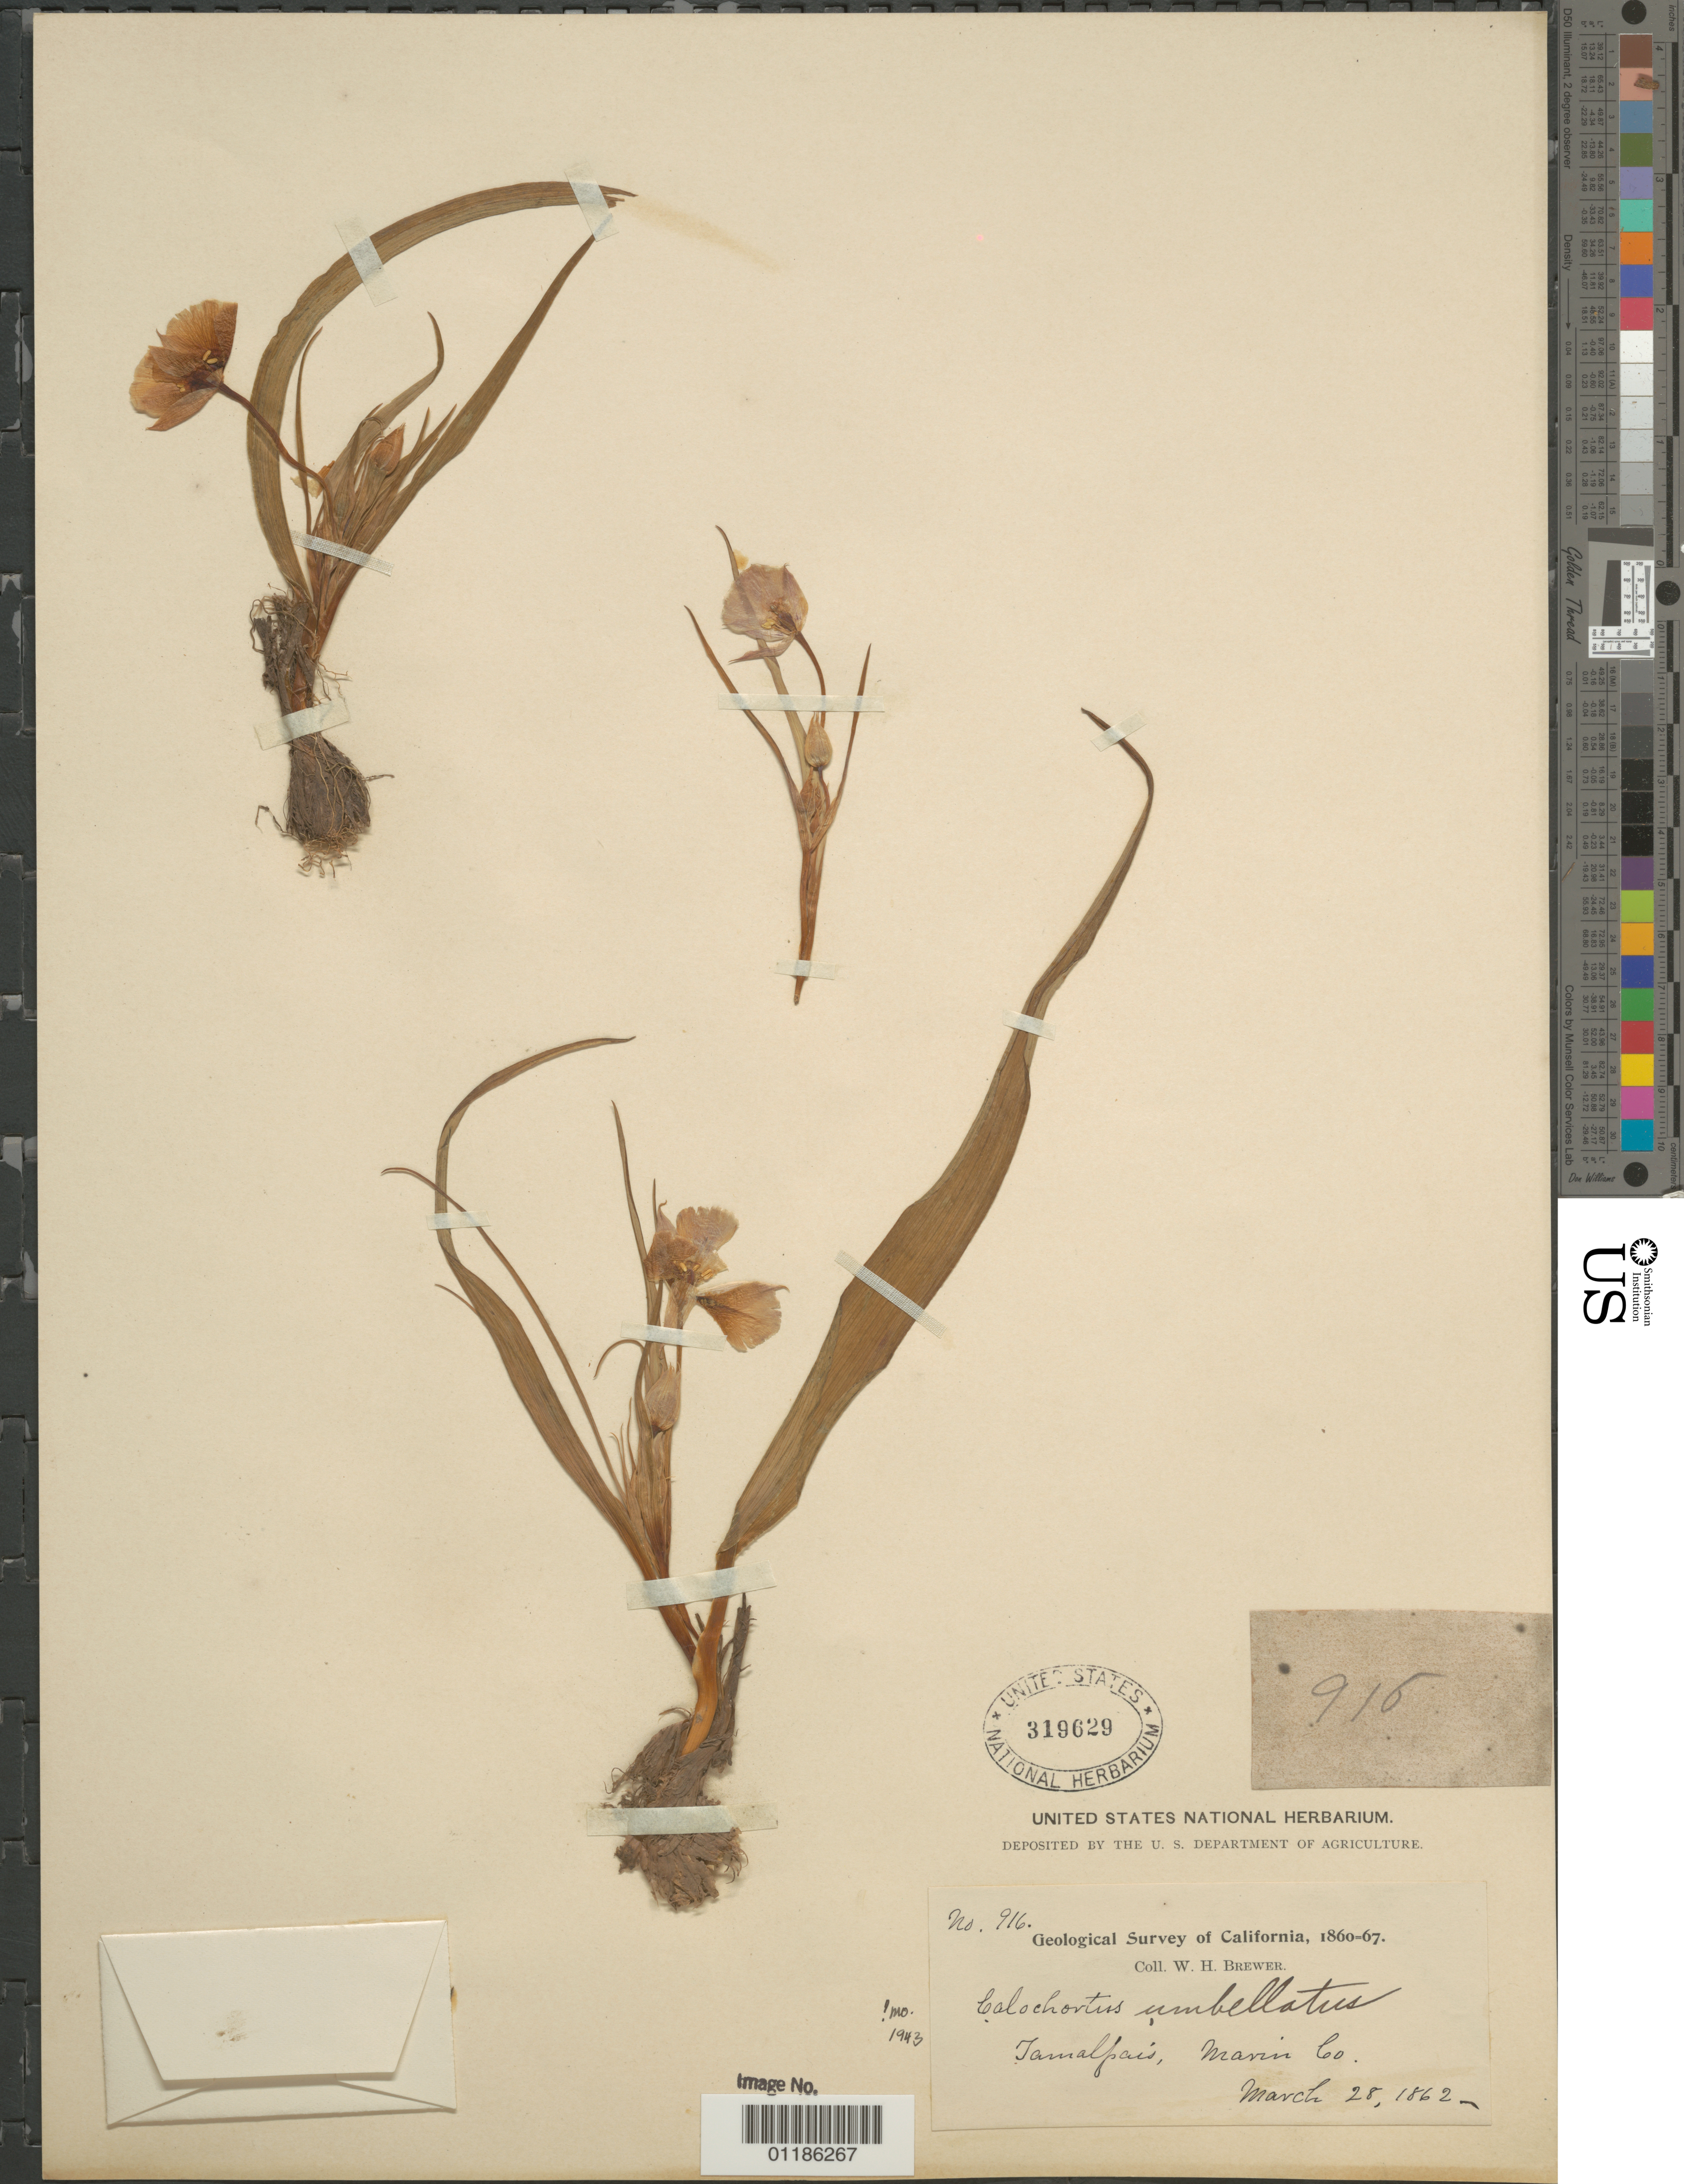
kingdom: Plantae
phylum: Tracheophyta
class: Liliopsida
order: Liliales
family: Liliaceae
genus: Calochortus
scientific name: Calochortus umbellatus A. Nelson, nom. illeg.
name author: A. Nelson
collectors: W. H. Brewer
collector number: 916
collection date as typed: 28 Mar 1862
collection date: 1862-03-28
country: United States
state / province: California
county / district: Marin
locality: Tamalpais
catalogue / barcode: US 319629